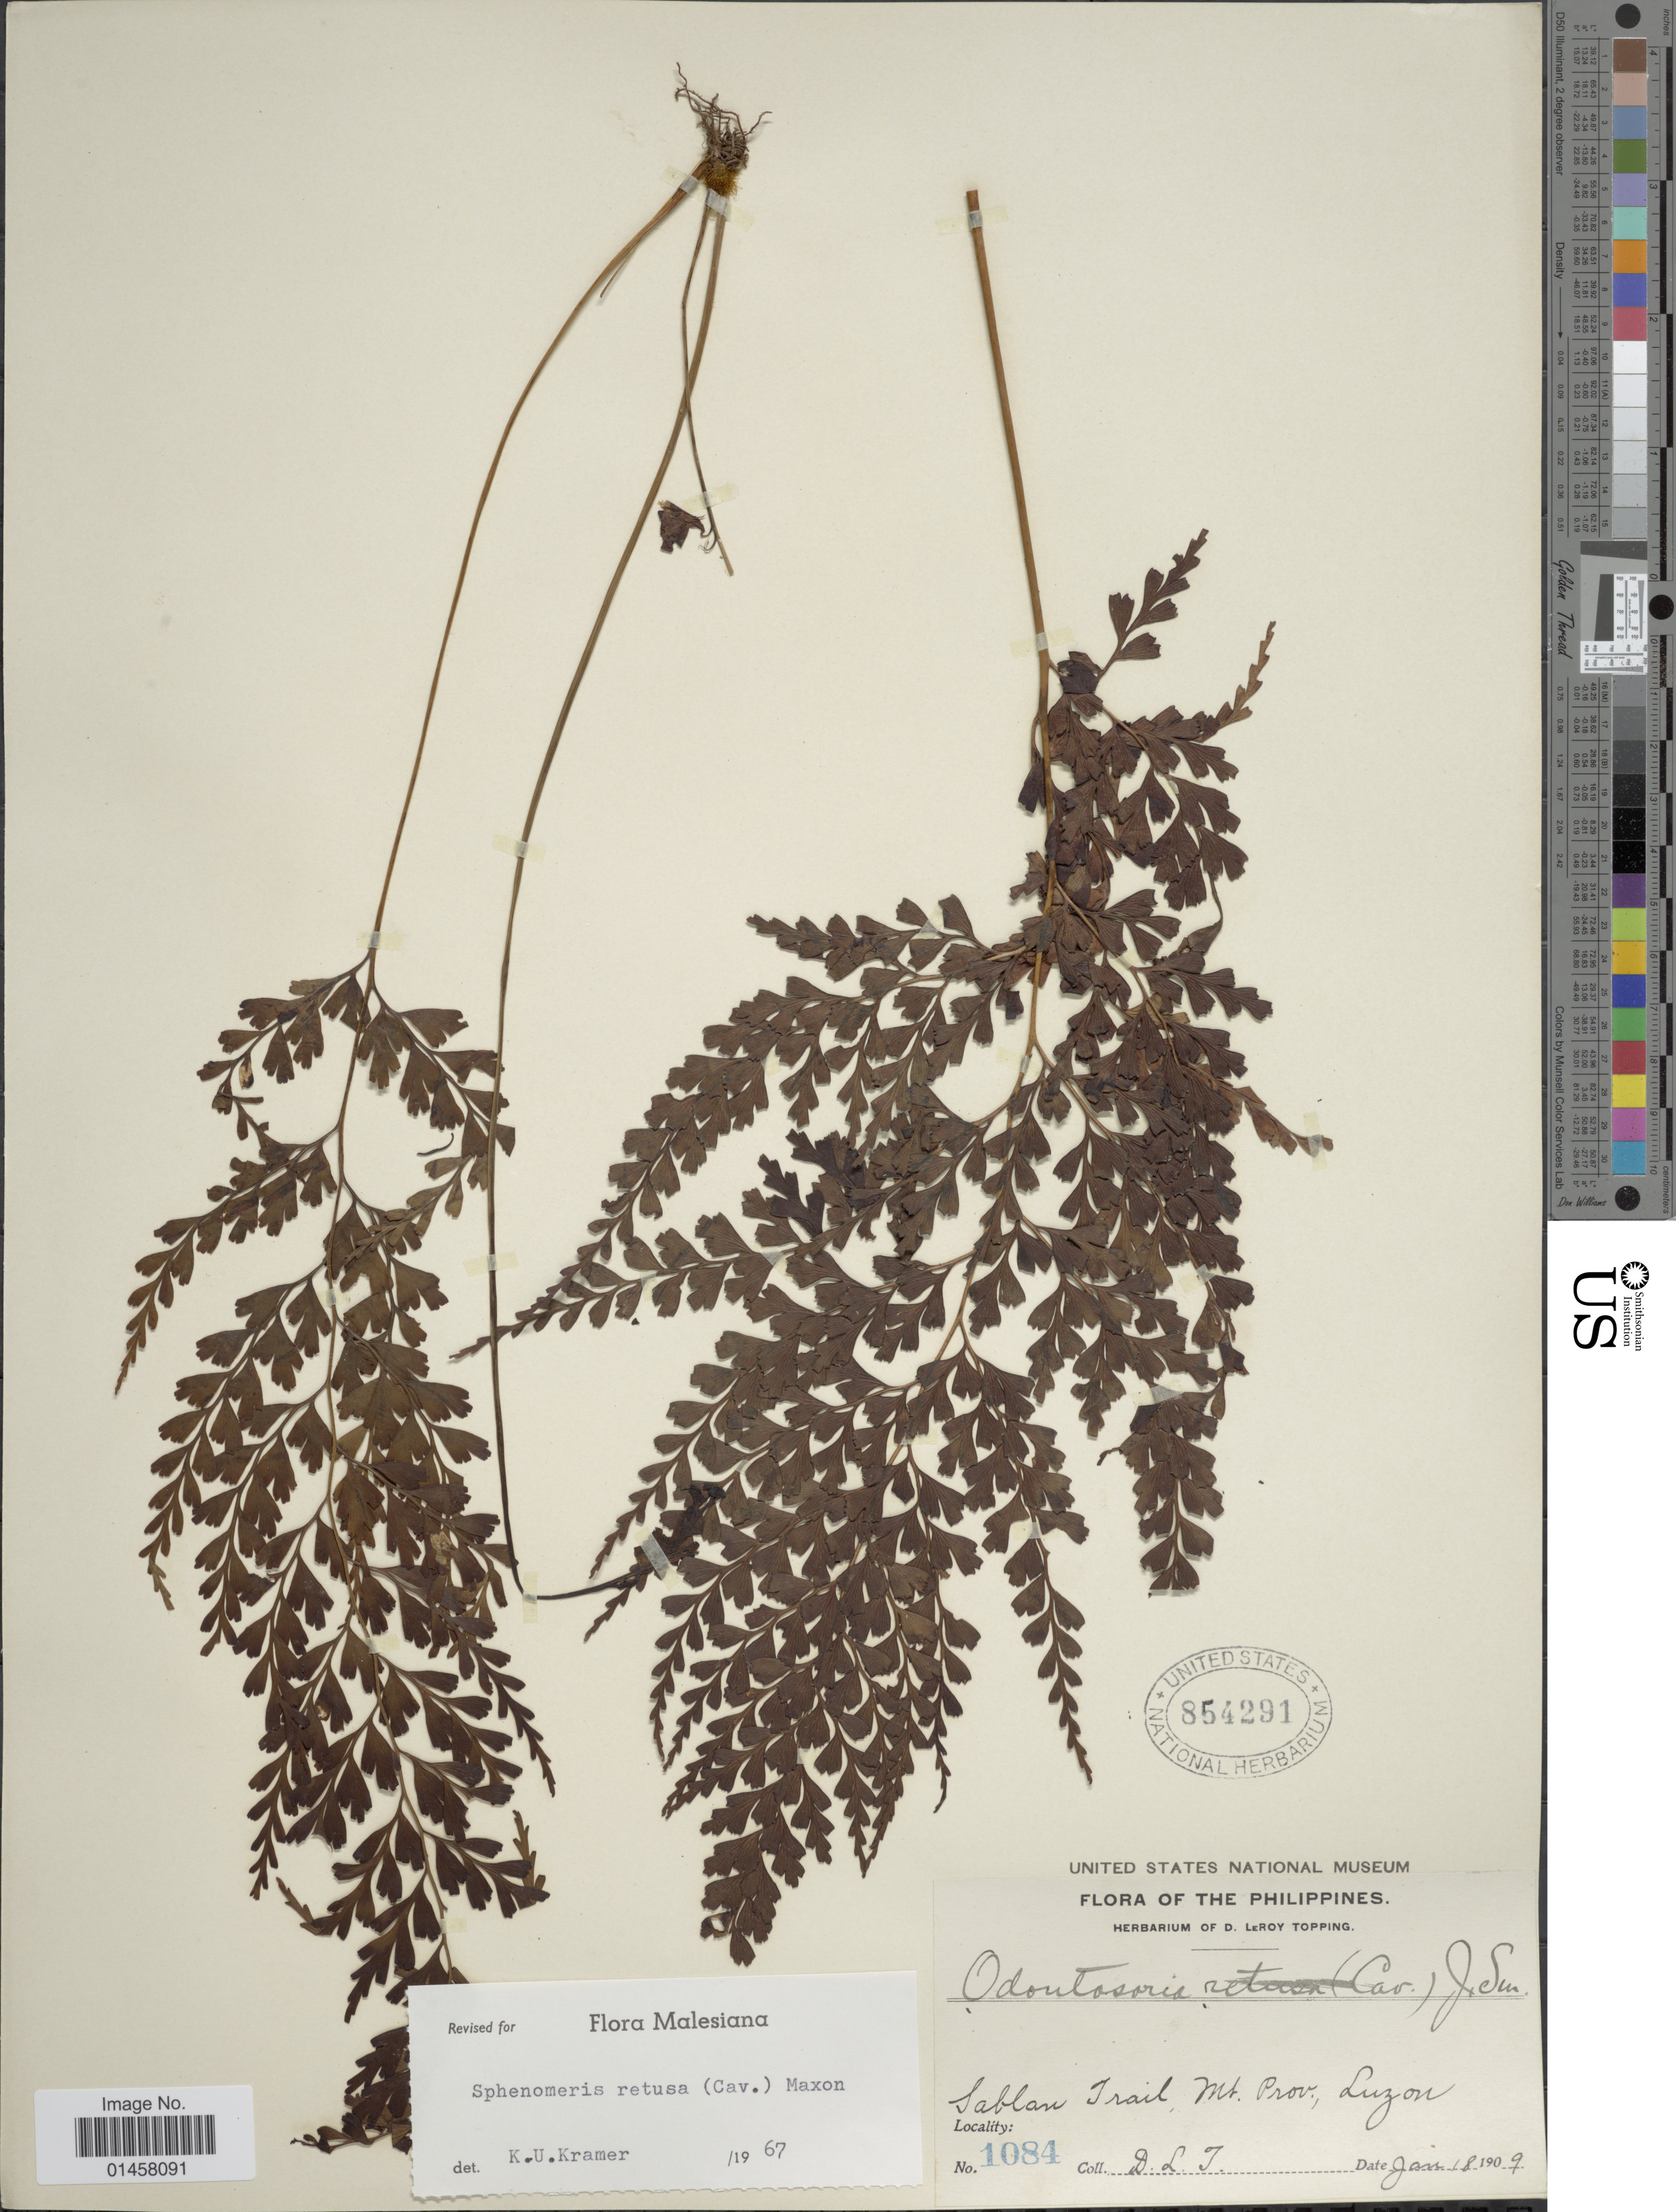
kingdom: Plantae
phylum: Tracheophyta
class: Polypodiopsida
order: Polypodiales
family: Lindsaeaceae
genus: Sphenomeris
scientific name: Sphenomeris retusa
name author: (Cav.) Maxim.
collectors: D. L. Topping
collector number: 1084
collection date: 1909-01-18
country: Philippines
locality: Sablan Trail, Mt. Prov. Luzon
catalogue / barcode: US 854291